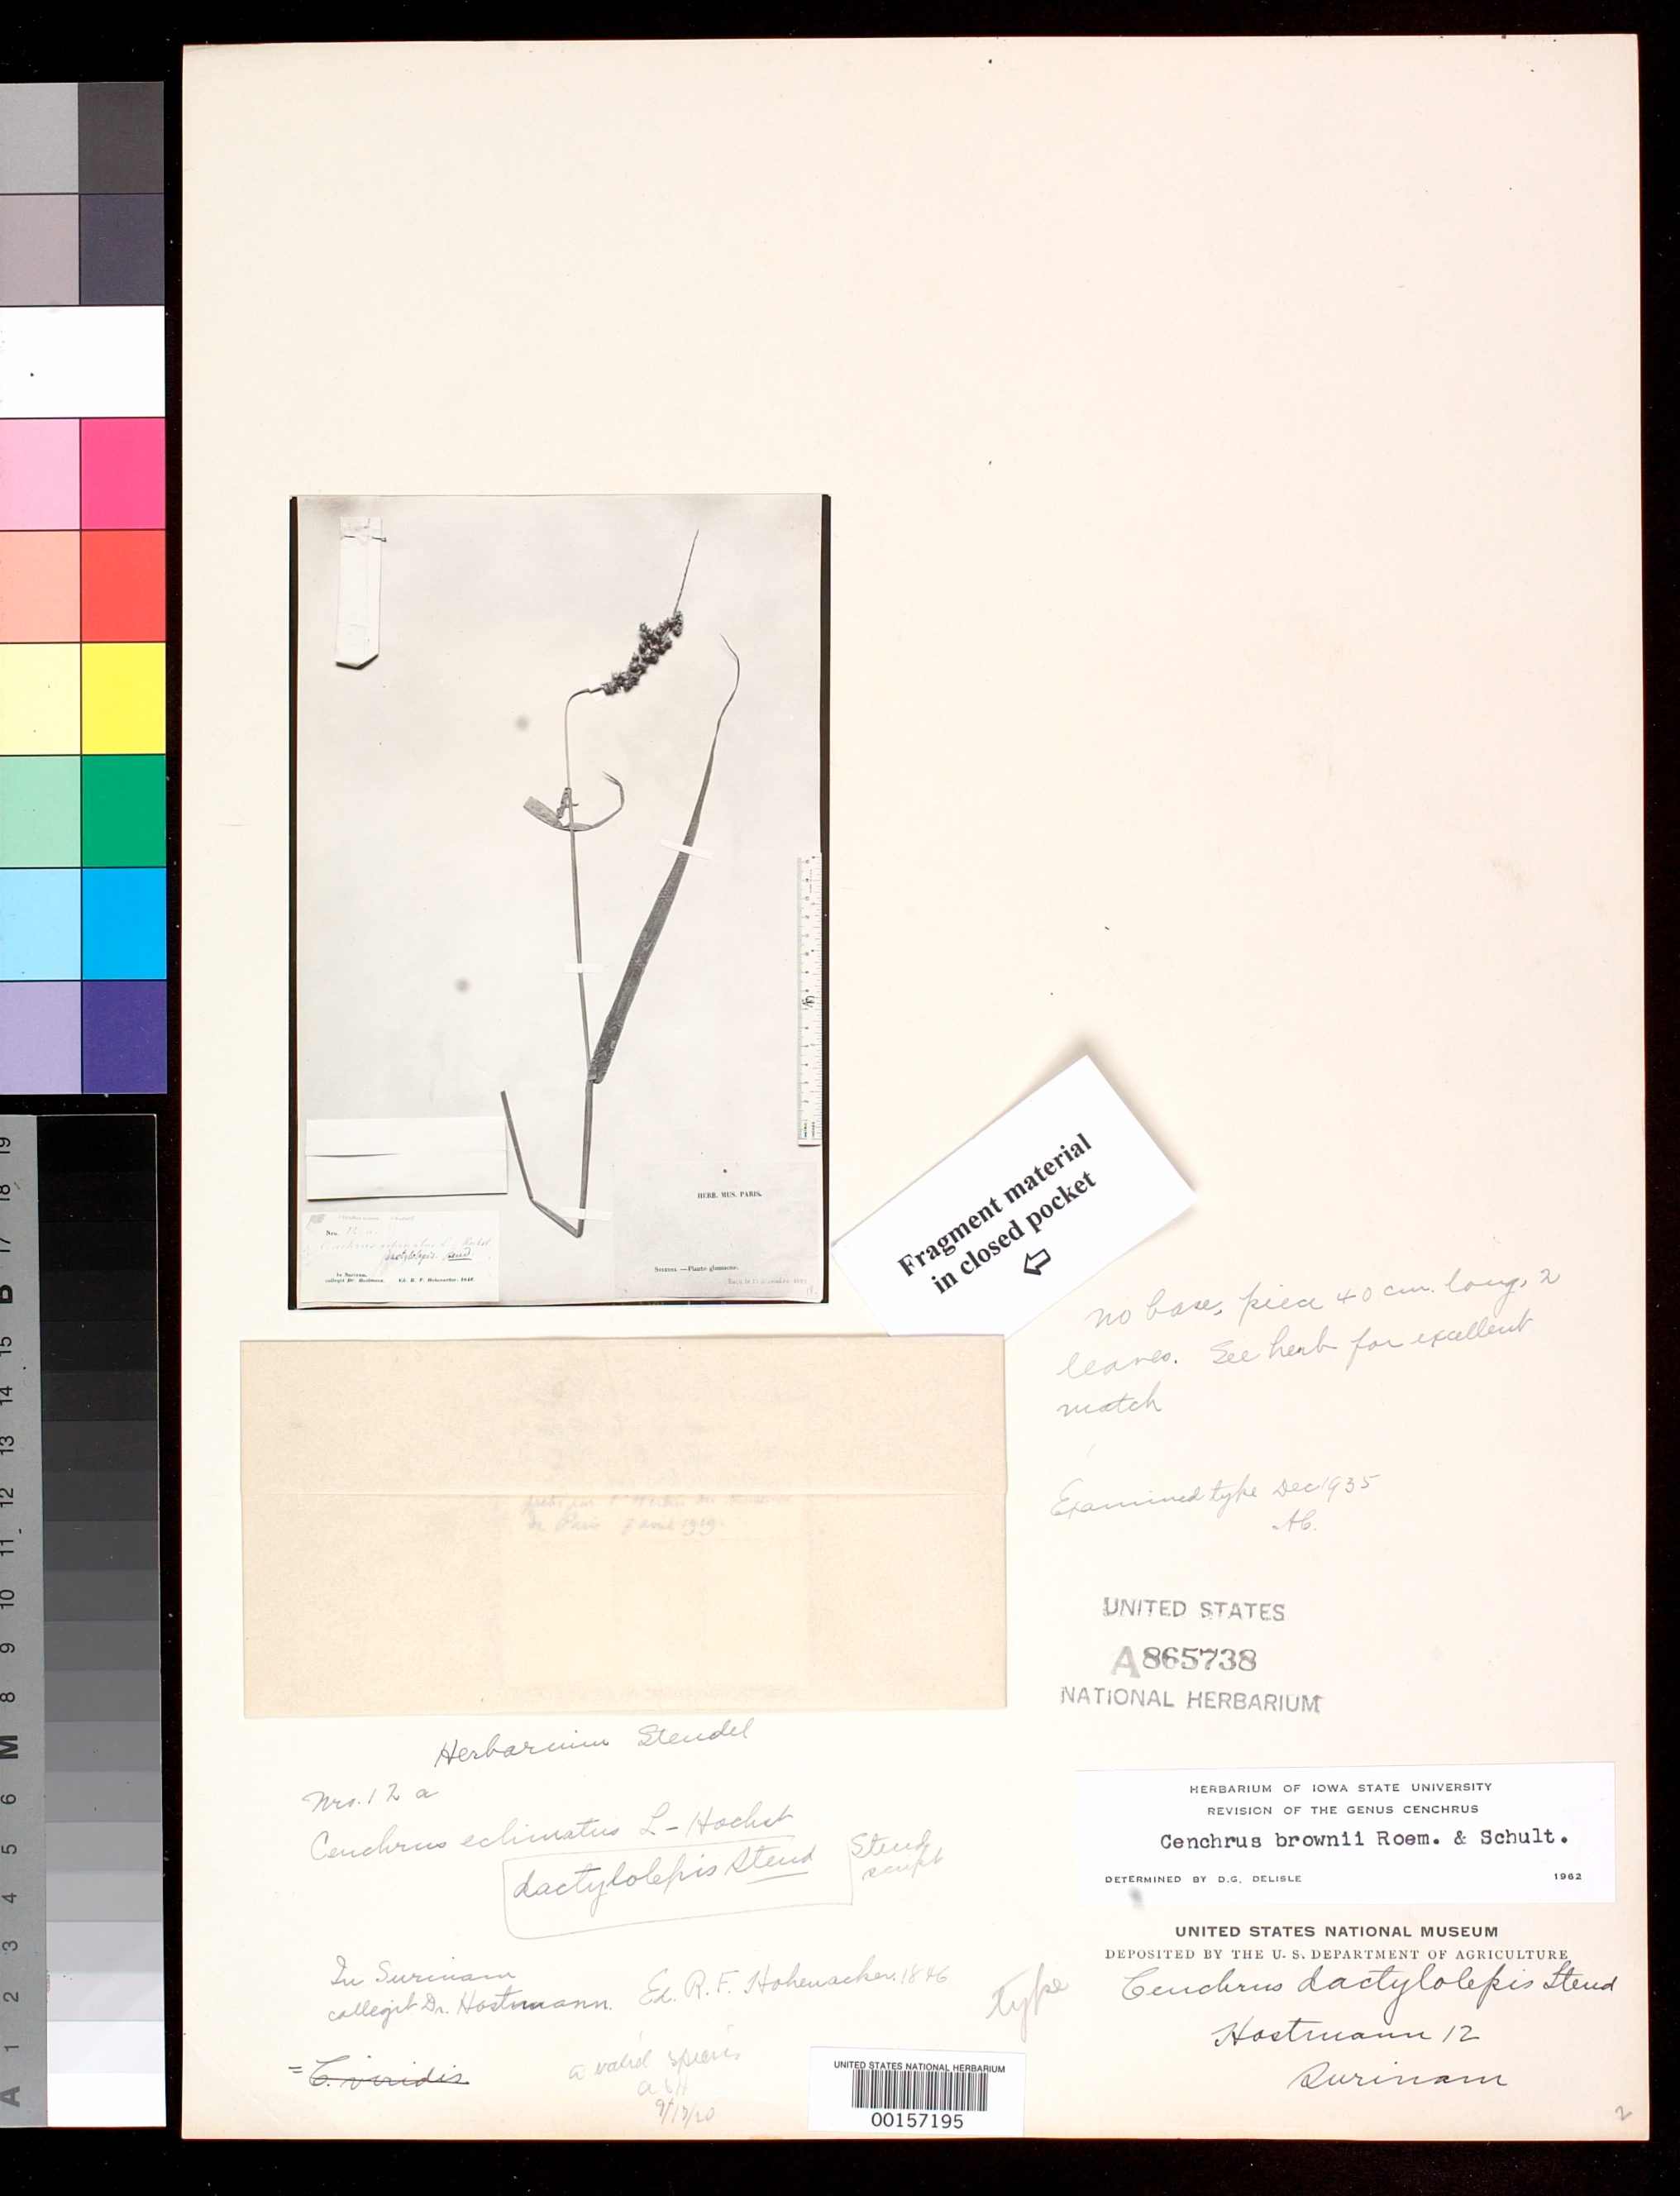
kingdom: Plantae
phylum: Tracheophyta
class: Liliopsida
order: Poales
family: Poaceae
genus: Cenchrus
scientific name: Cenchrus dactylolepis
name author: Steud.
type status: Type Fragment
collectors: F. Hostmann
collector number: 12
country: Suriname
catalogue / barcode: US 865738A